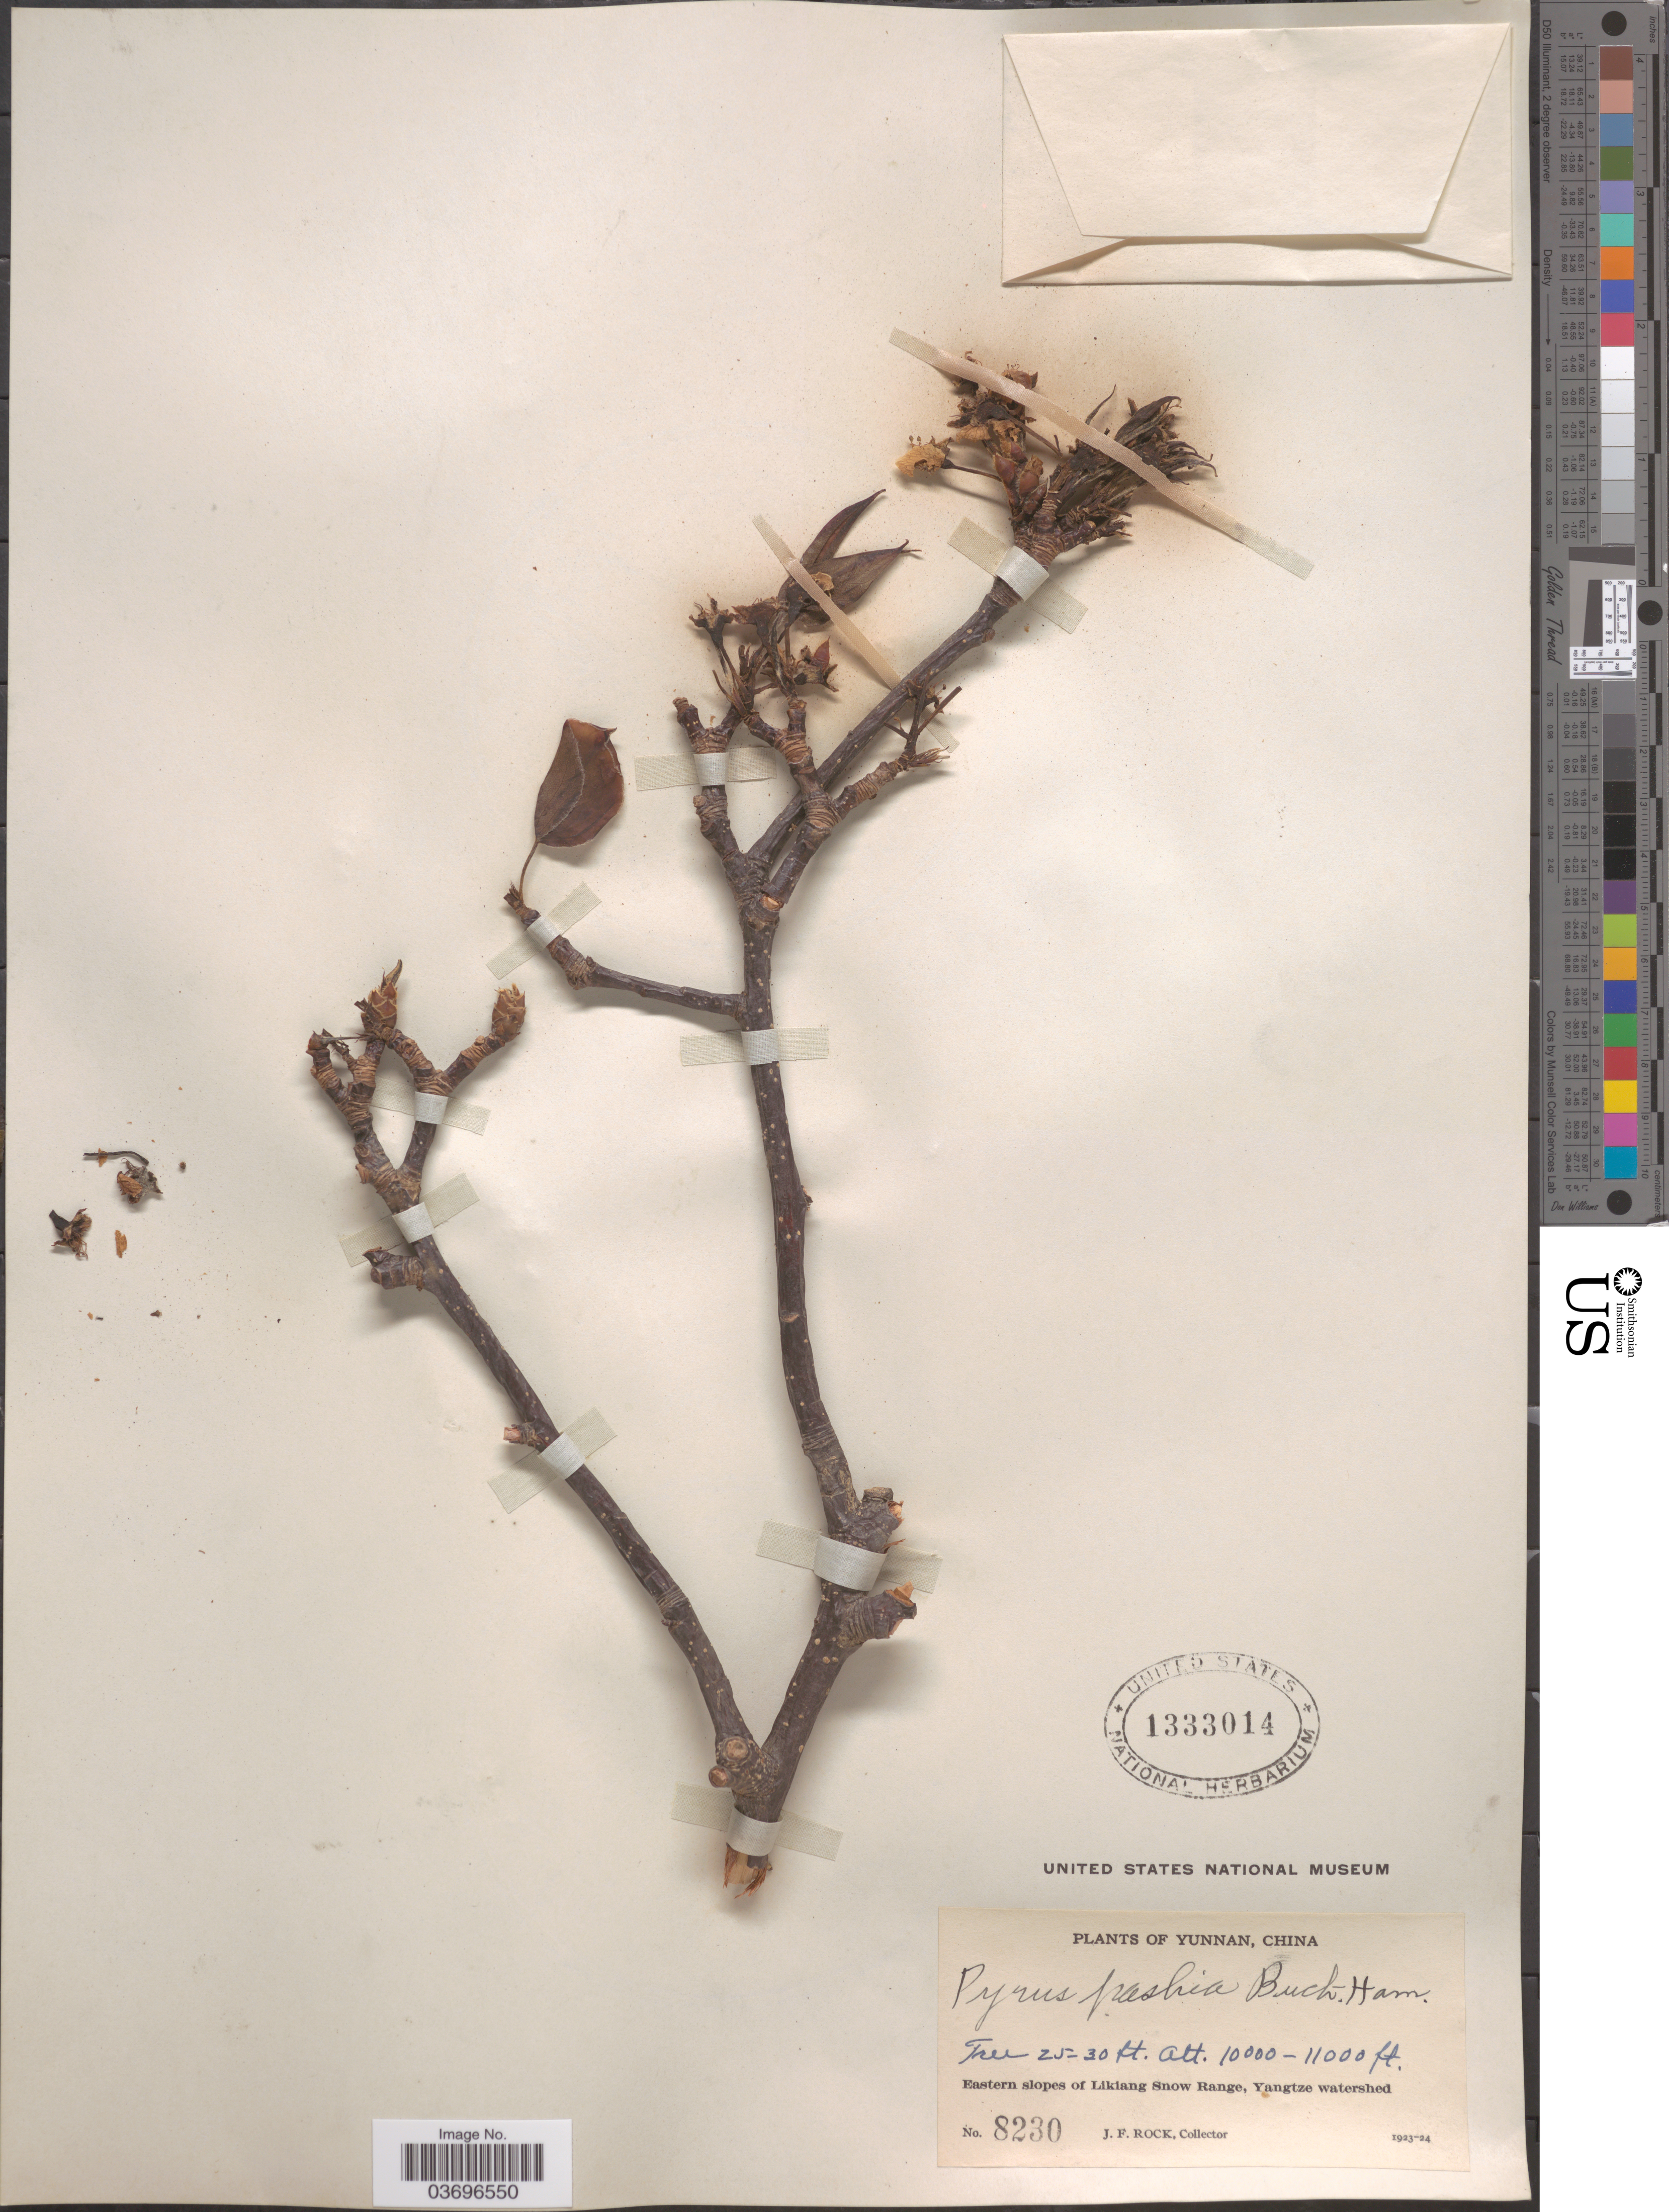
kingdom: Plantae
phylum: Tracheophyta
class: Magnoliopsida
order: Rosales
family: Rosaceae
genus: Pyrus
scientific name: Pyrus pashia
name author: Buch.-Ham. ex D. Don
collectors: J. Rock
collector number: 8230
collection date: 1923/1924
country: China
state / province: Yunnan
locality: Eastern slopes of Likiang Snow Range, Yangtze watershed.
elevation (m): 3048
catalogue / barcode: US 1333014